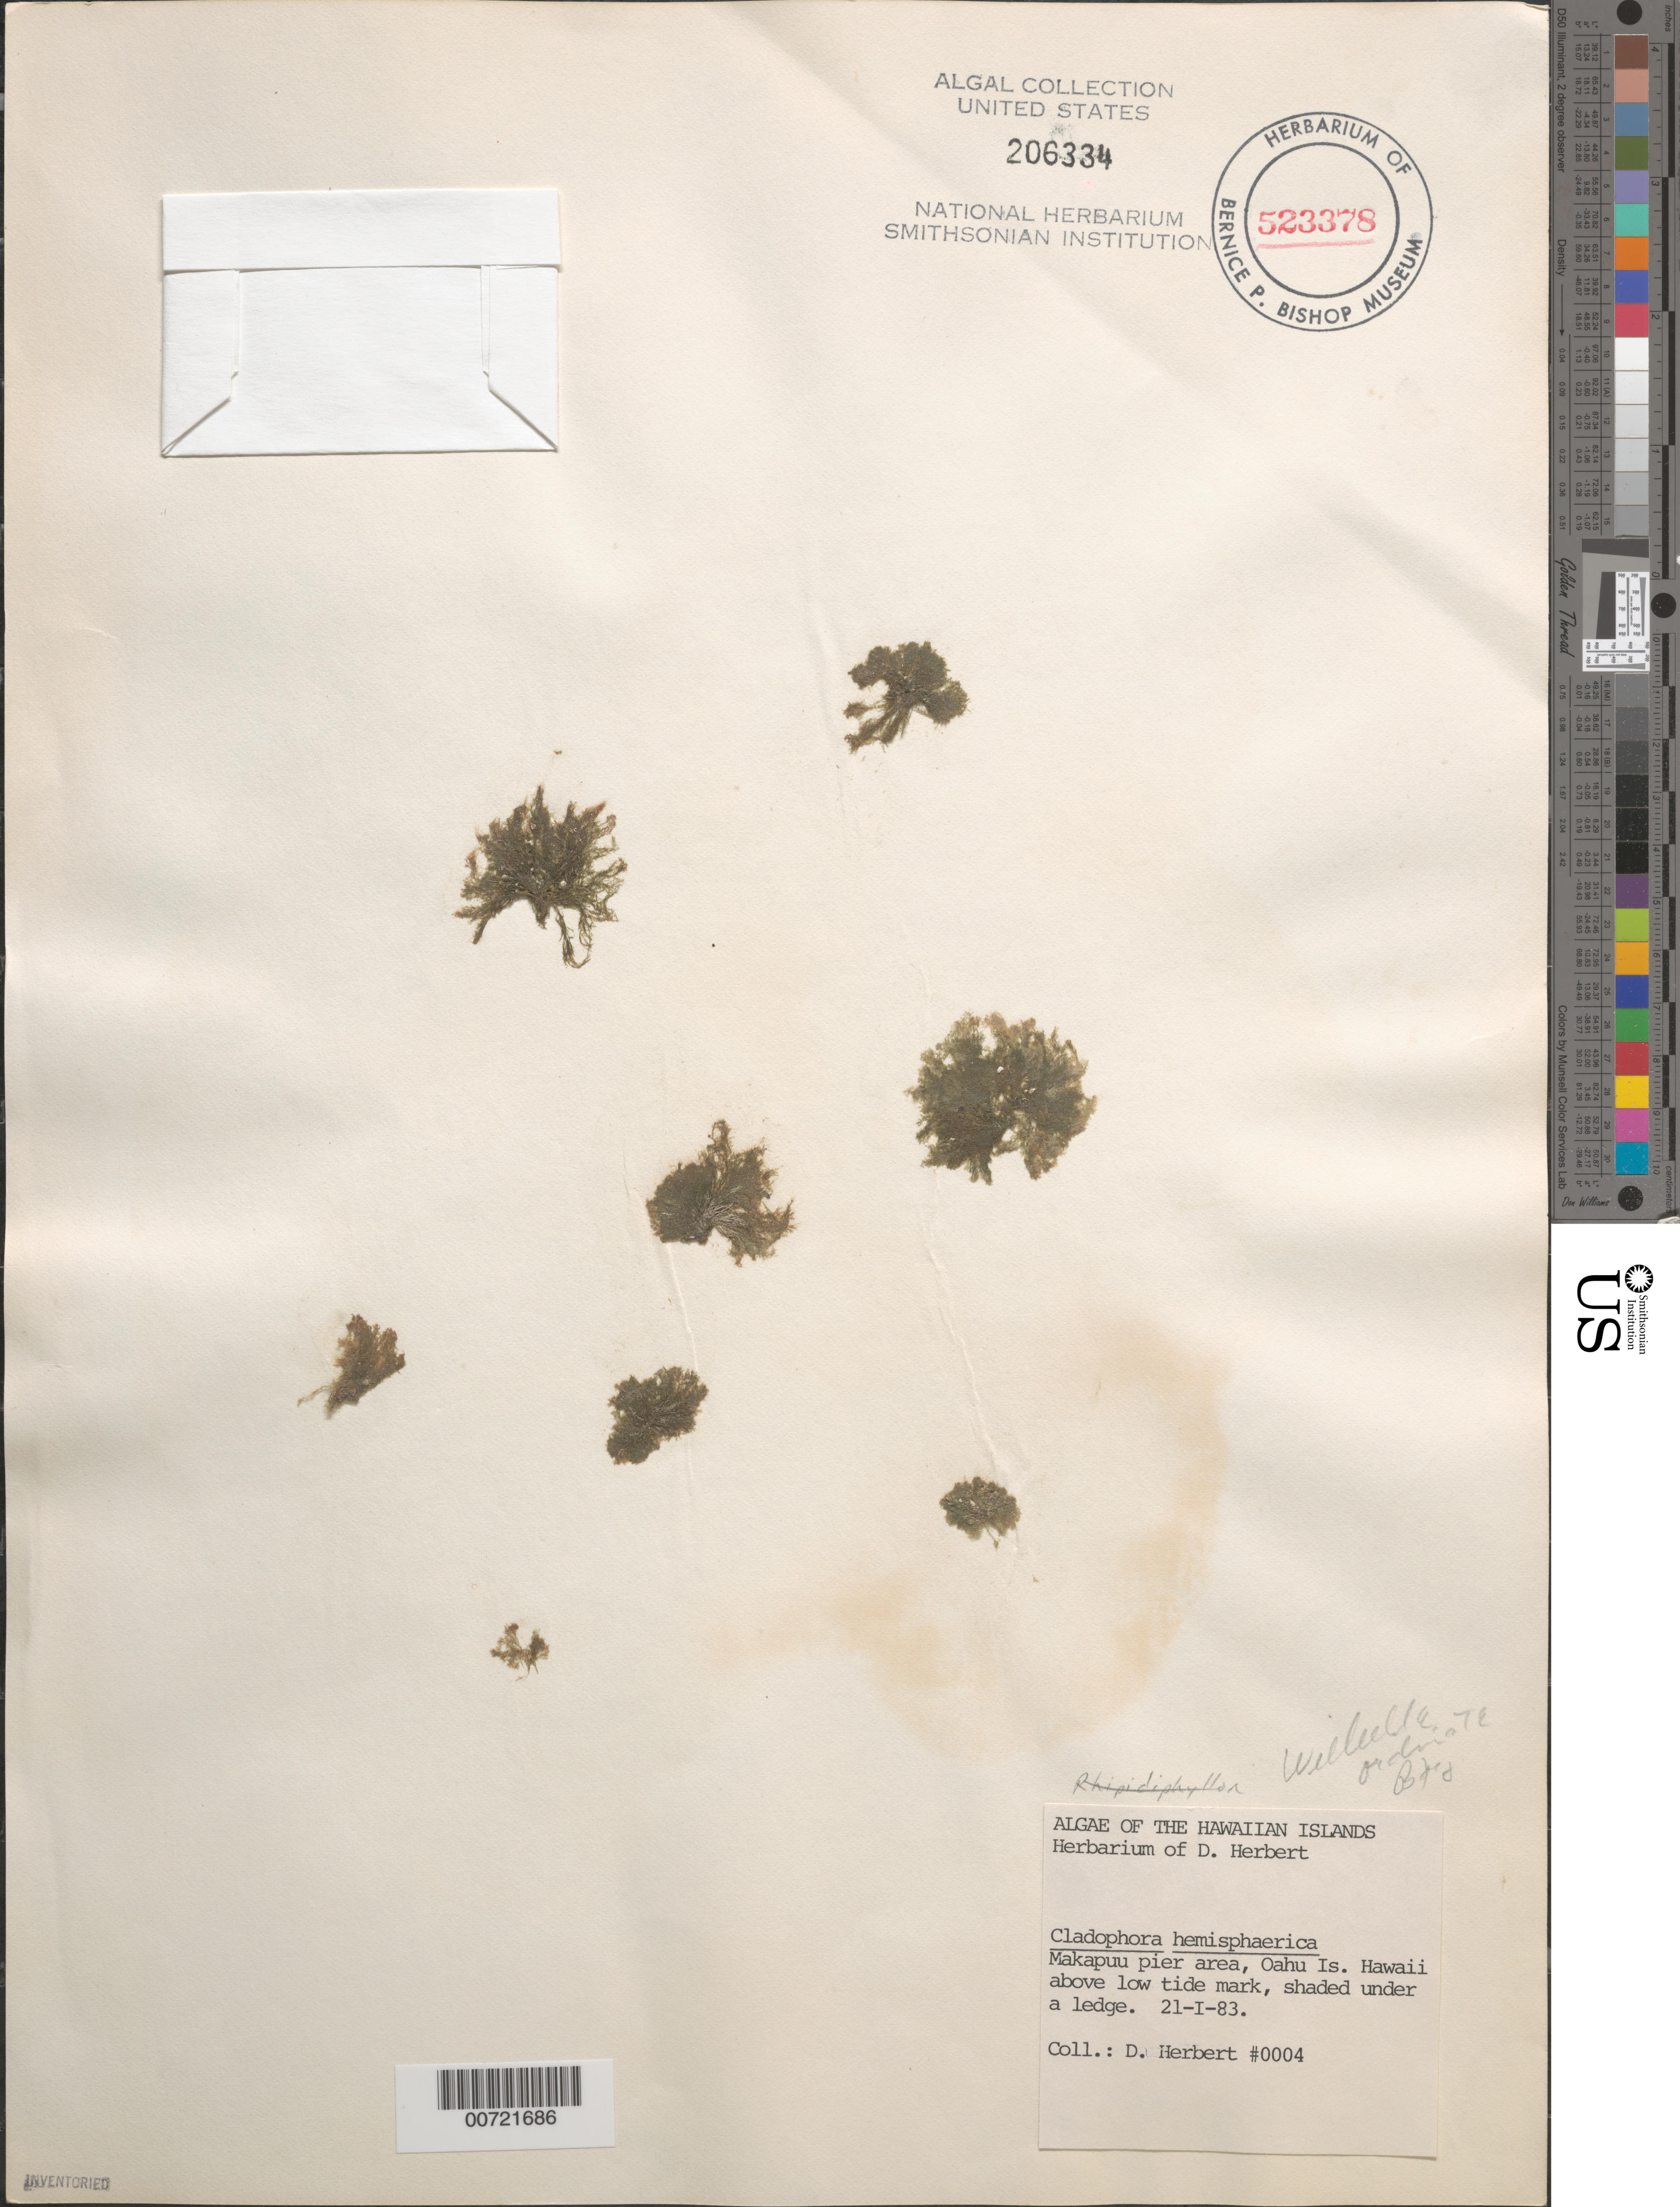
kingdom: Plantae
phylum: Chlorophyta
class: Ulvophyceae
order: Cladophorales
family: Cladophoraceae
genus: Cladophora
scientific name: Cladophora columbiana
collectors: D. Herbert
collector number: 0004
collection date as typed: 21 Jan 1983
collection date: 1983-01-21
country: United States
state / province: Hawaii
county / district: Honolulu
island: Oahu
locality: Makapuu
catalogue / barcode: US 206334